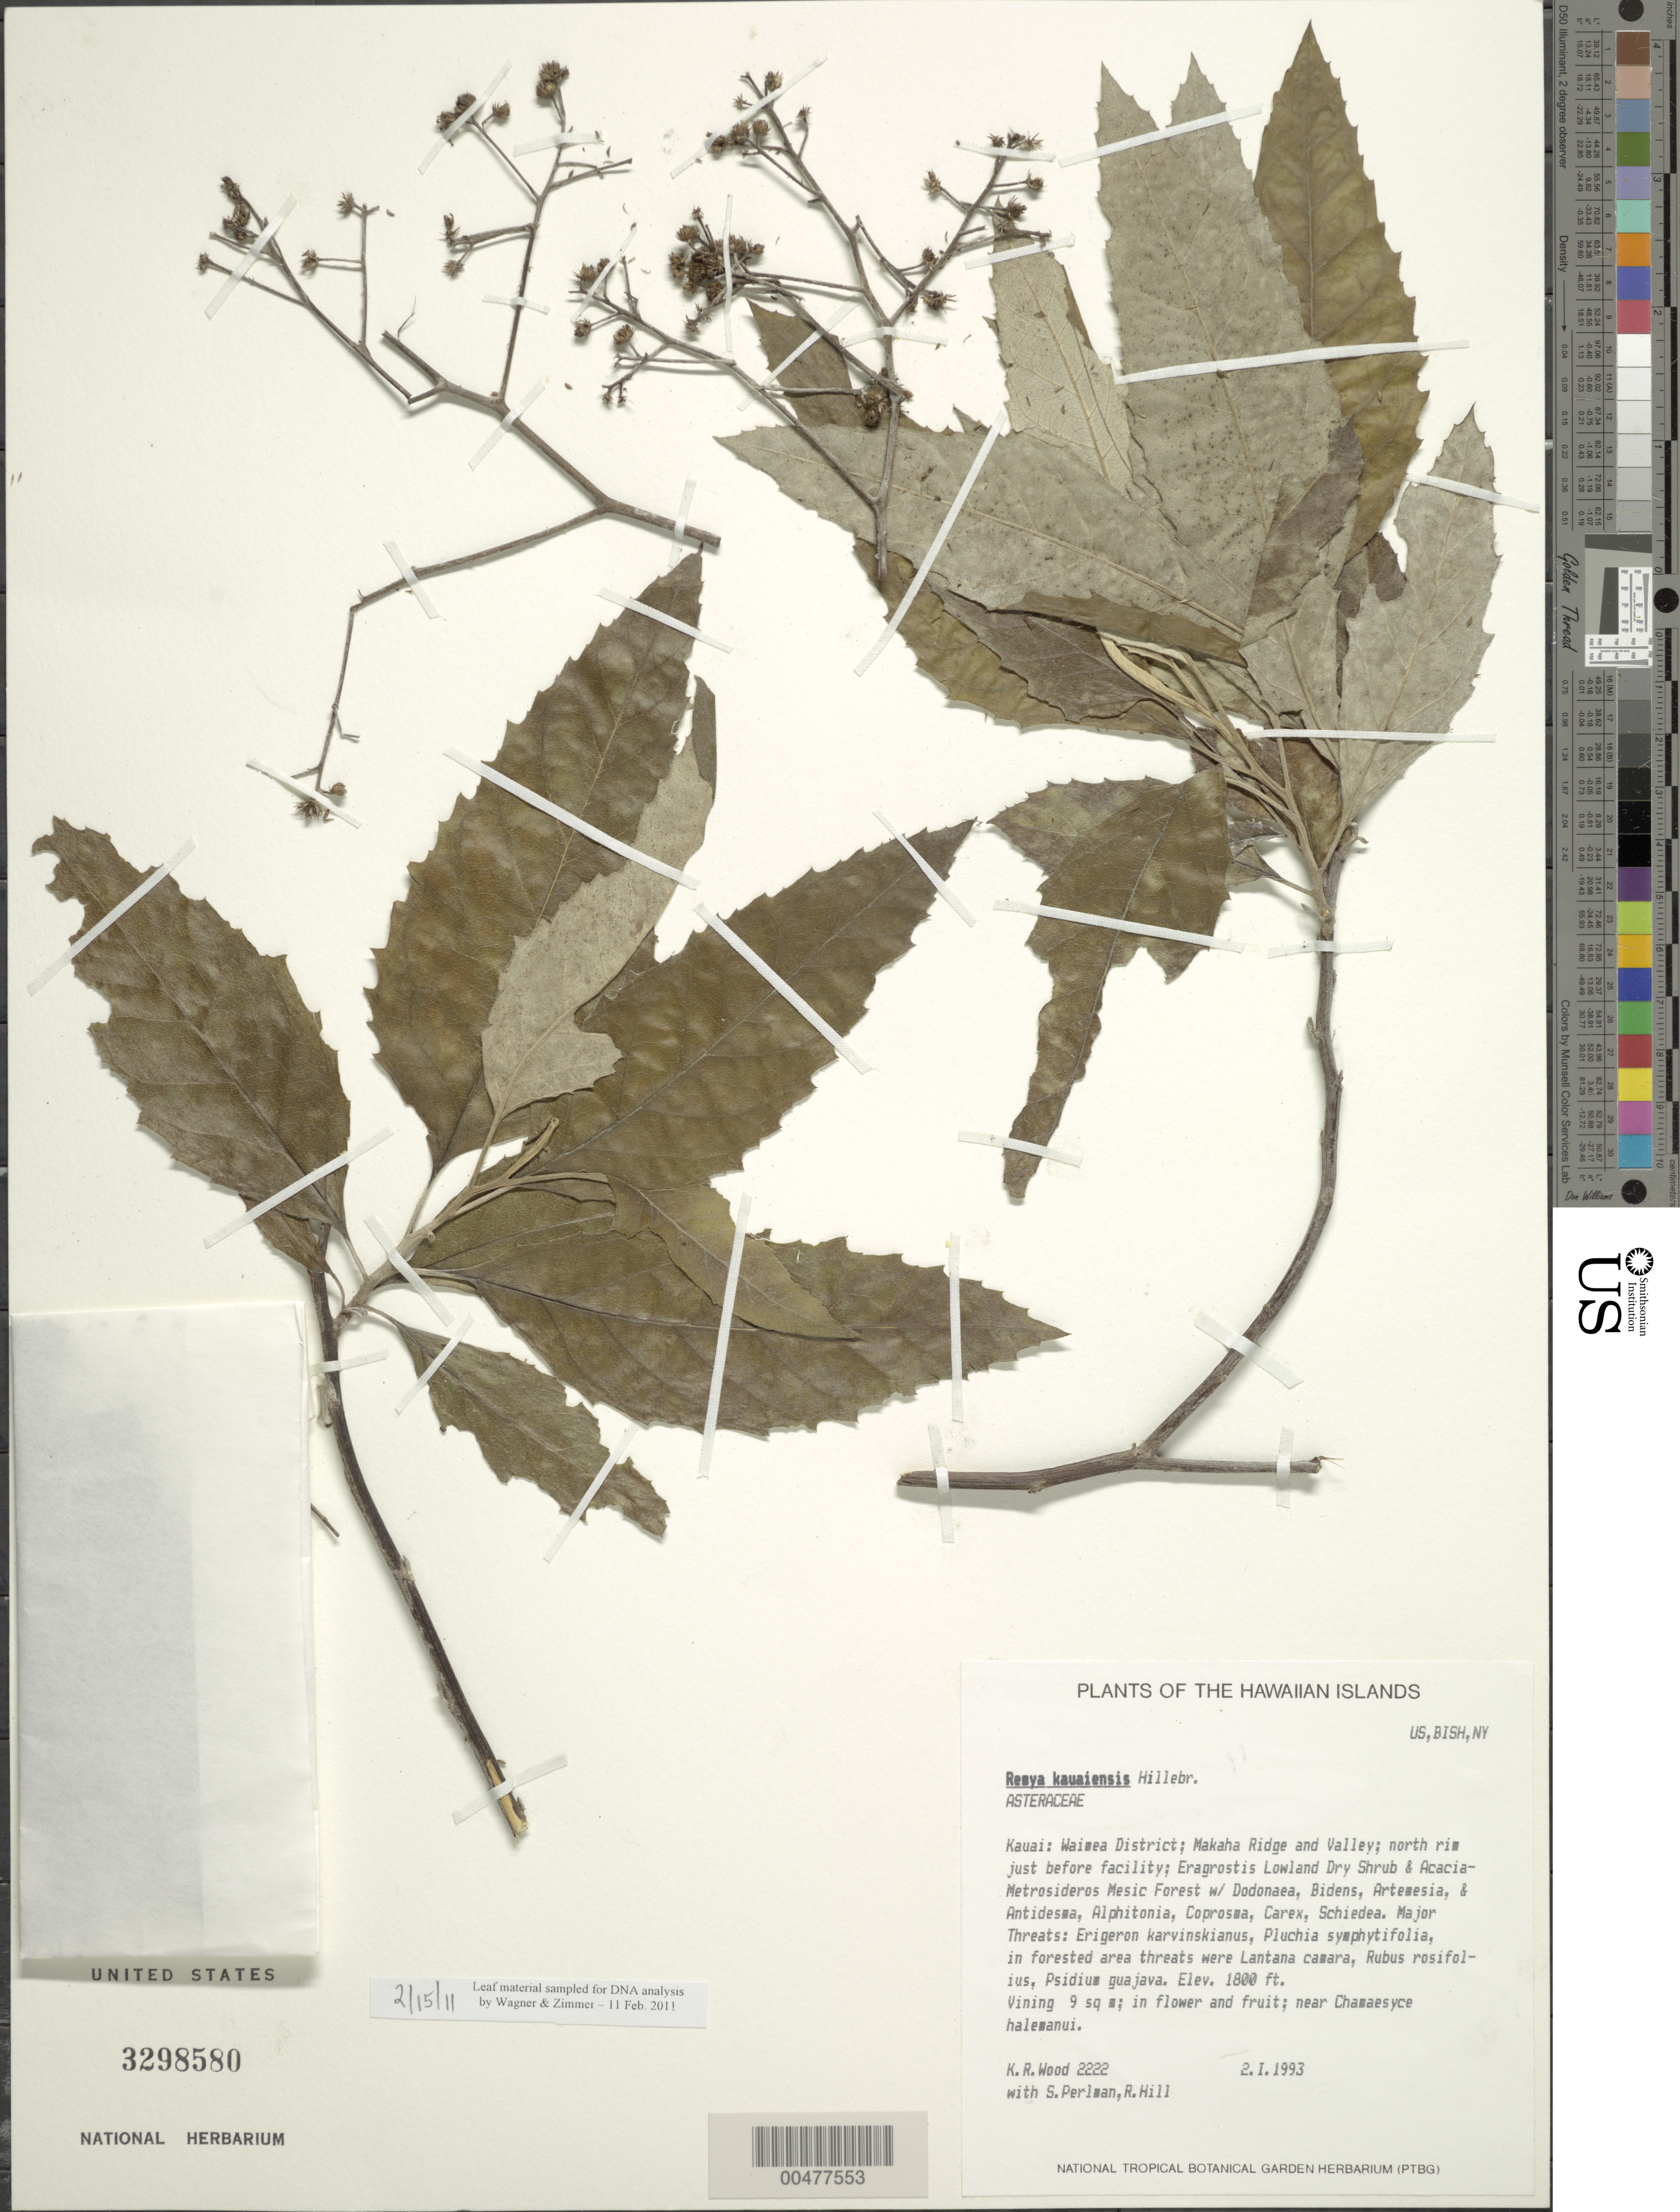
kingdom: Plantae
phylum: Tracheophyta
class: Magnoliopsida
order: Asterales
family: Asteraceae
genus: Remya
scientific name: Remya kauaiensis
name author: Hillebr.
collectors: K. R. Wood, S. P. Perlman & R. Hill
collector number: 2222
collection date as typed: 2 Jan 1993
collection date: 1993-01-02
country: United States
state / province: Hawaii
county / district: Kauai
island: Kaua'i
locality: Waimea Dist., Makaha Ridge and Valley, N rim just before facility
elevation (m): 549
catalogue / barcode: US 3298580